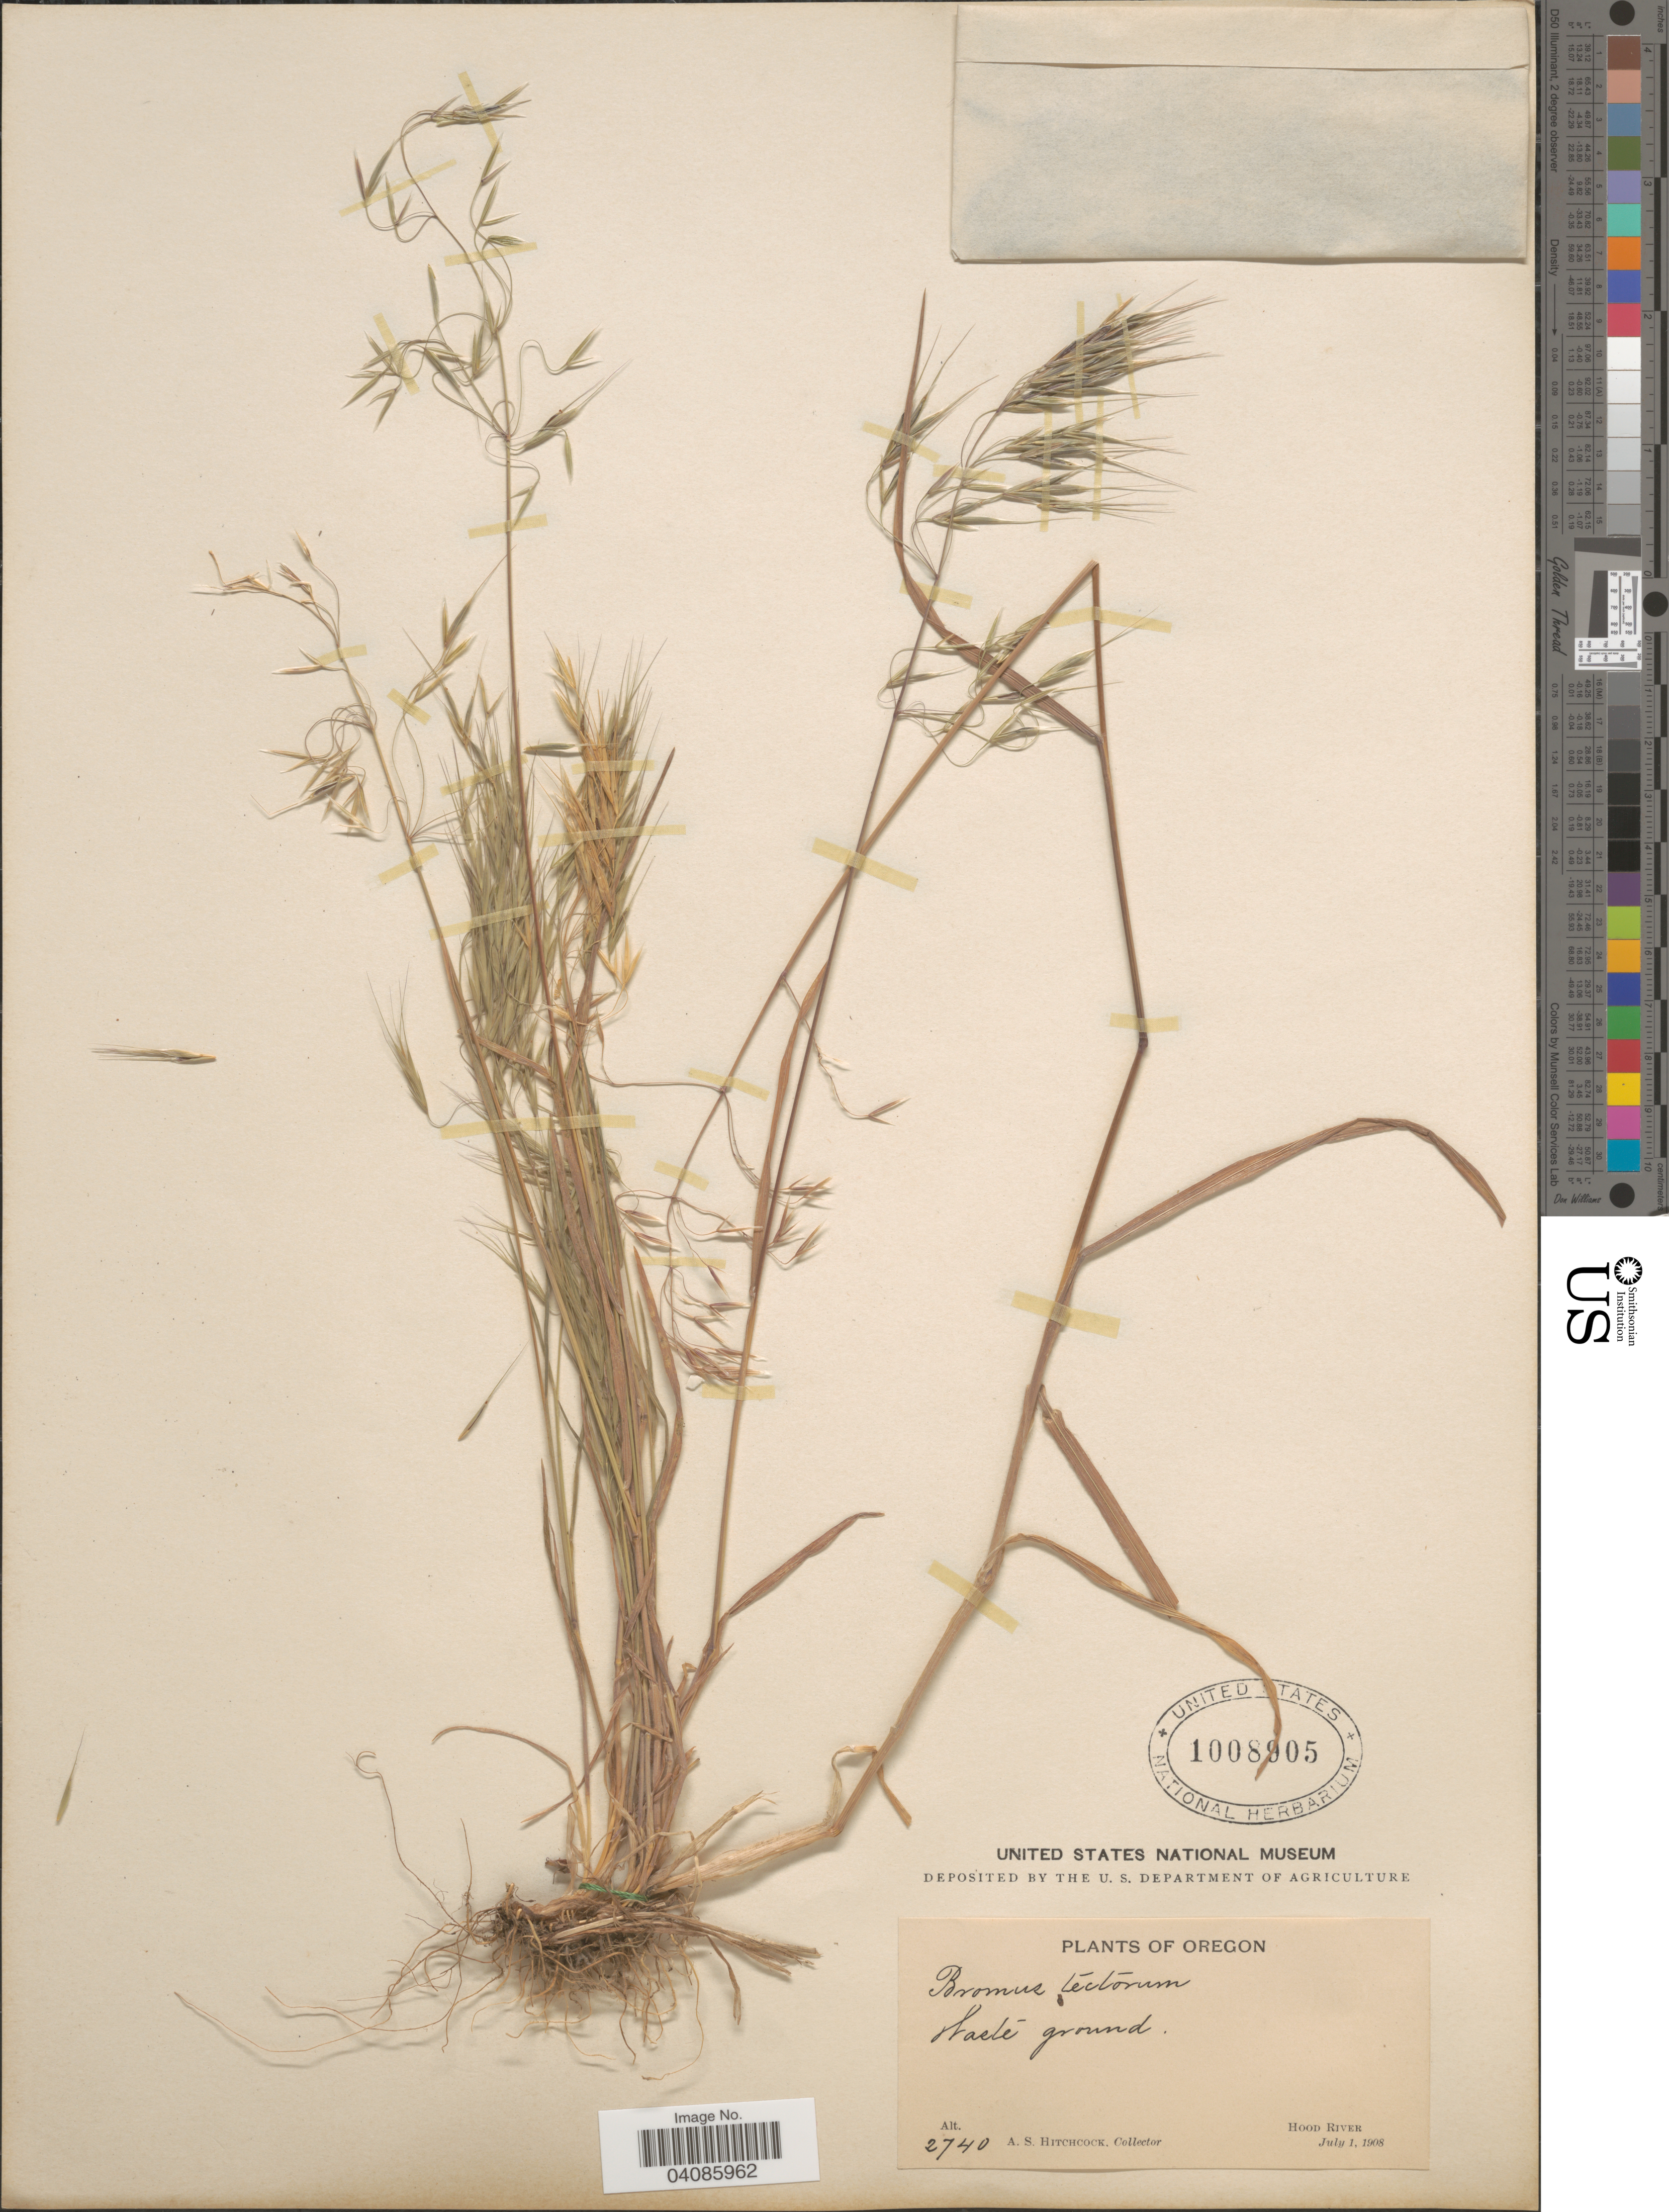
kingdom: Plantae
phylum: Tracheophyta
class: Liliopsida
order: Poales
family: Poaceae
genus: Bromus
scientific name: Bromus tectorum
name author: L.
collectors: A. S. Hitchcock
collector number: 2740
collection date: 1908-07-01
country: United States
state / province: Oregon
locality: Waste ground. Hood River.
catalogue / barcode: US 1008905